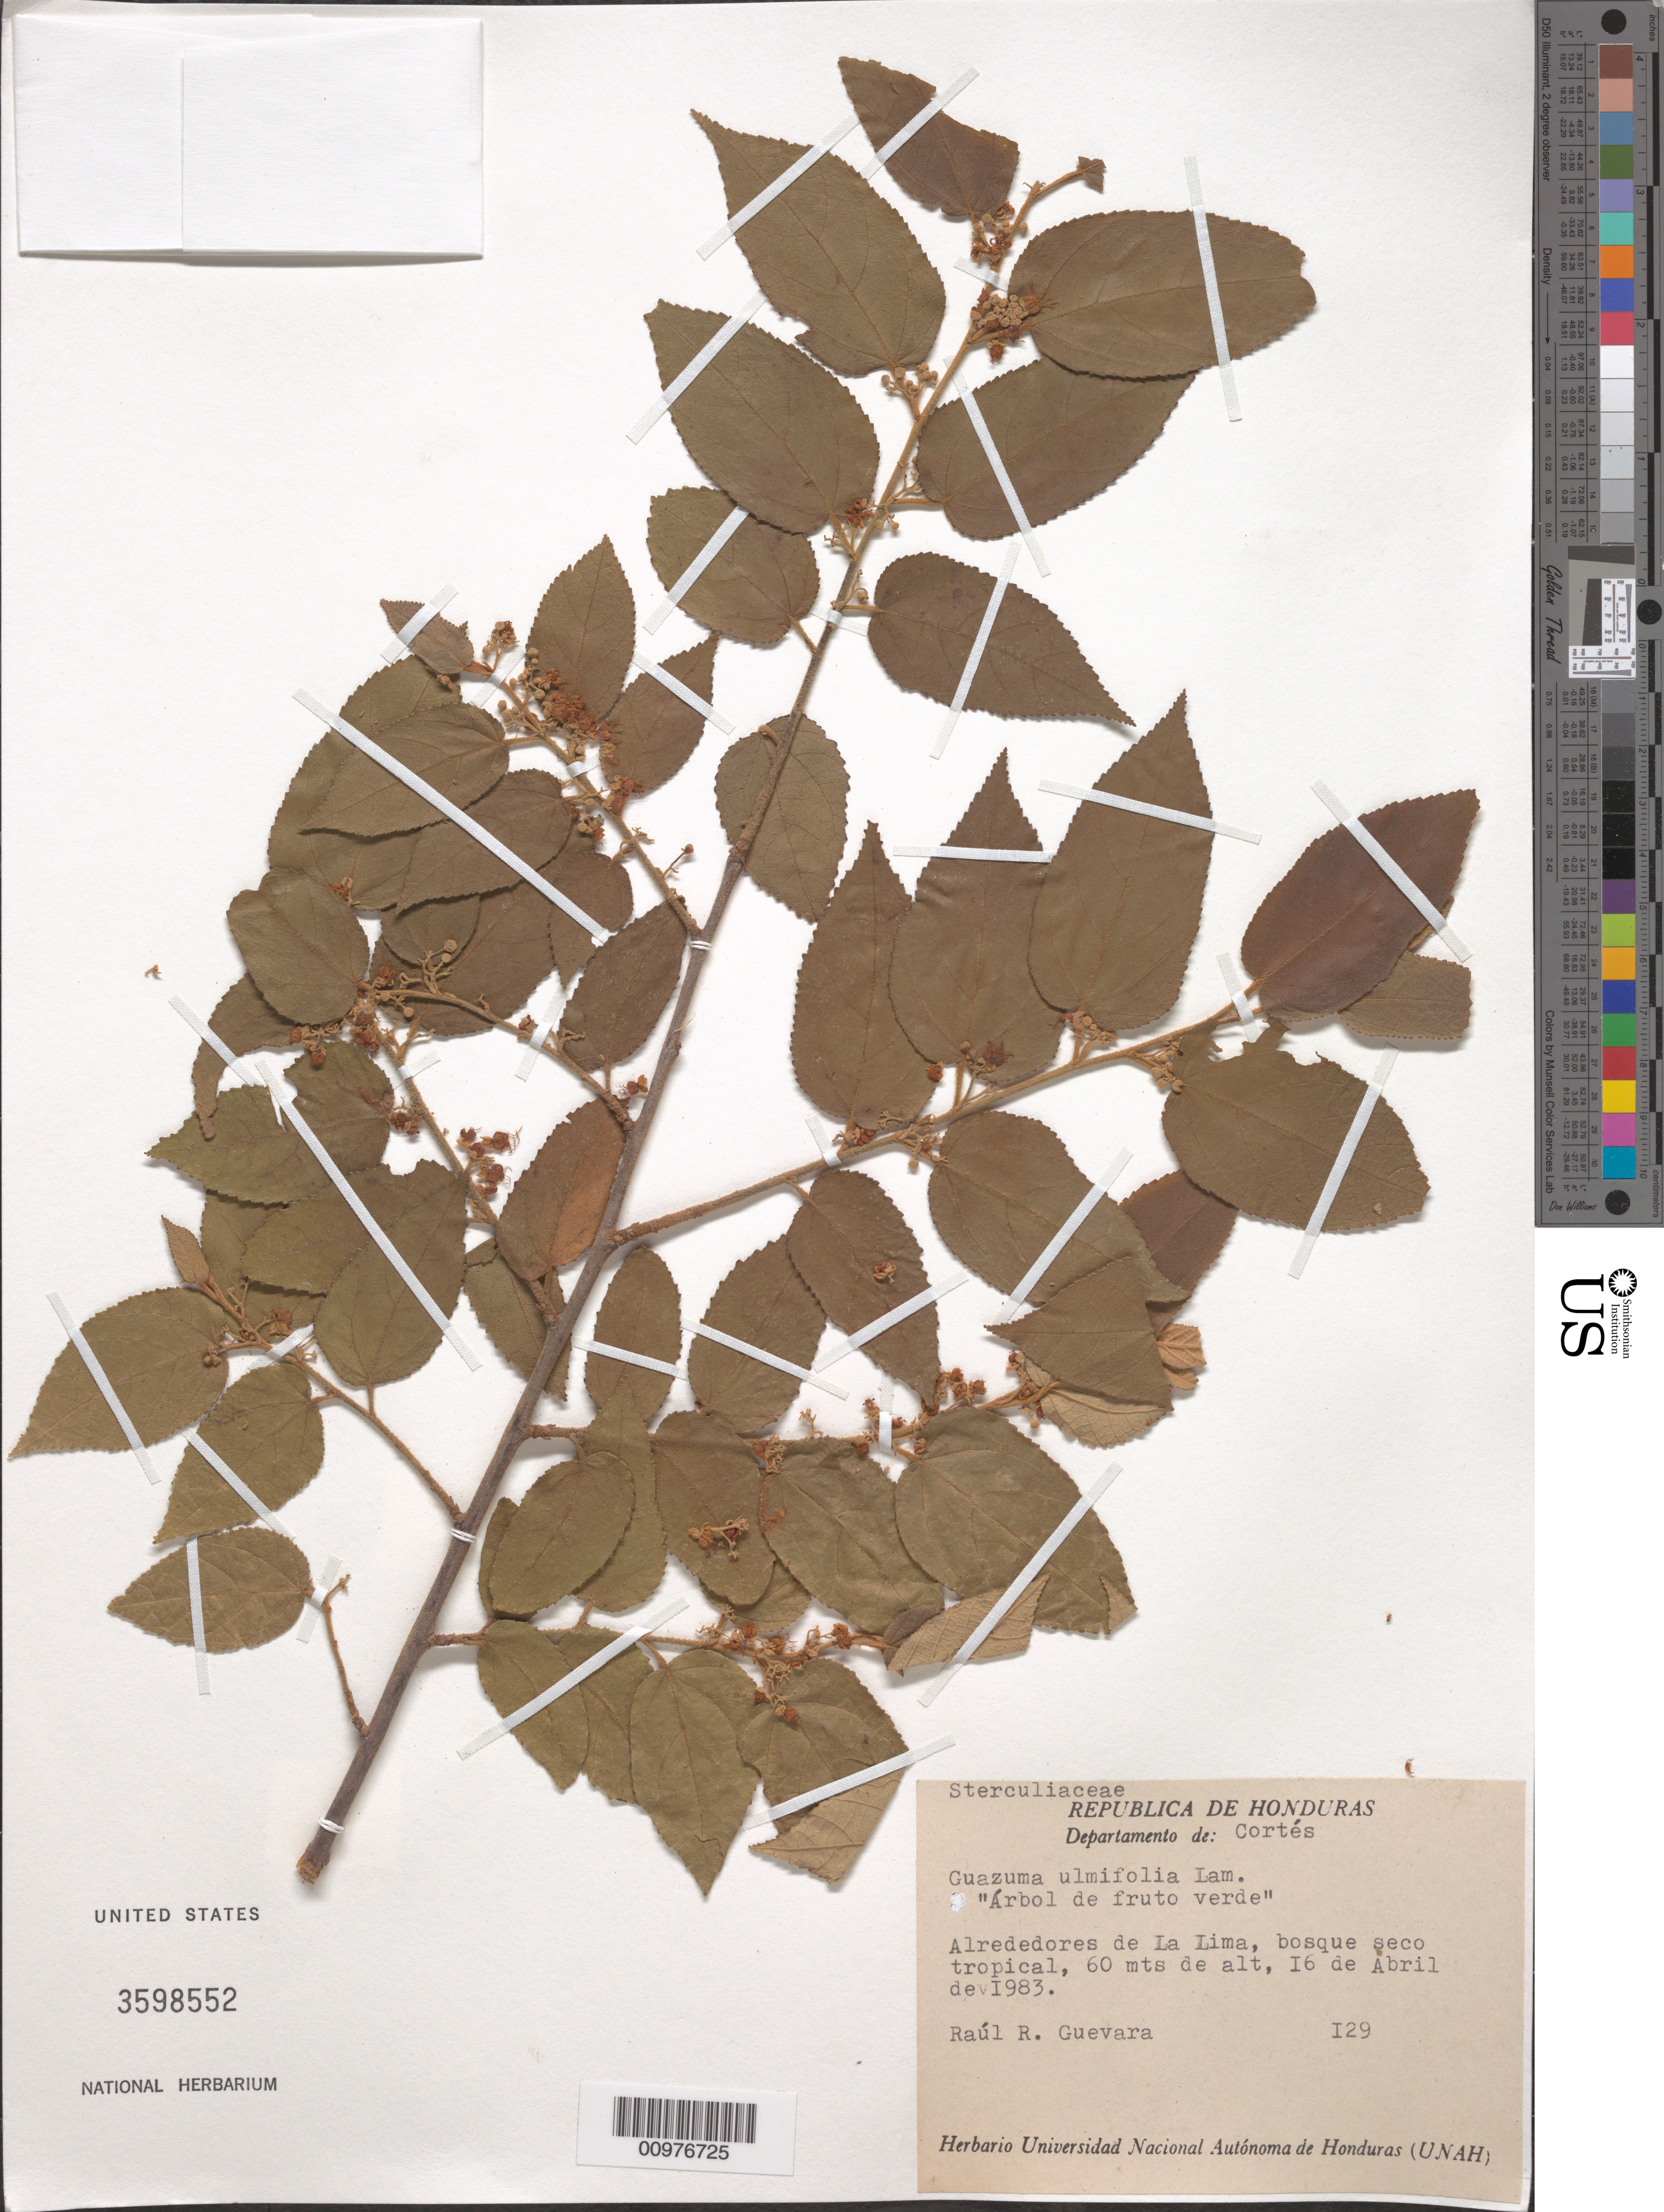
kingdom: Plantae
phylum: Tracheophyta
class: Magnoliopsida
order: Malvales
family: Malvaceae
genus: Guazuma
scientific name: Guazuma ulmifolia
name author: Lam.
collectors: R. Guevara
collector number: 129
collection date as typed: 16 de Abril de 1983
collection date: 1983-04-16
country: Honduras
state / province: Cortés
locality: Alrededores de La Lima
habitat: bosque seco tropical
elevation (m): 60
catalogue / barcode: US 3598552